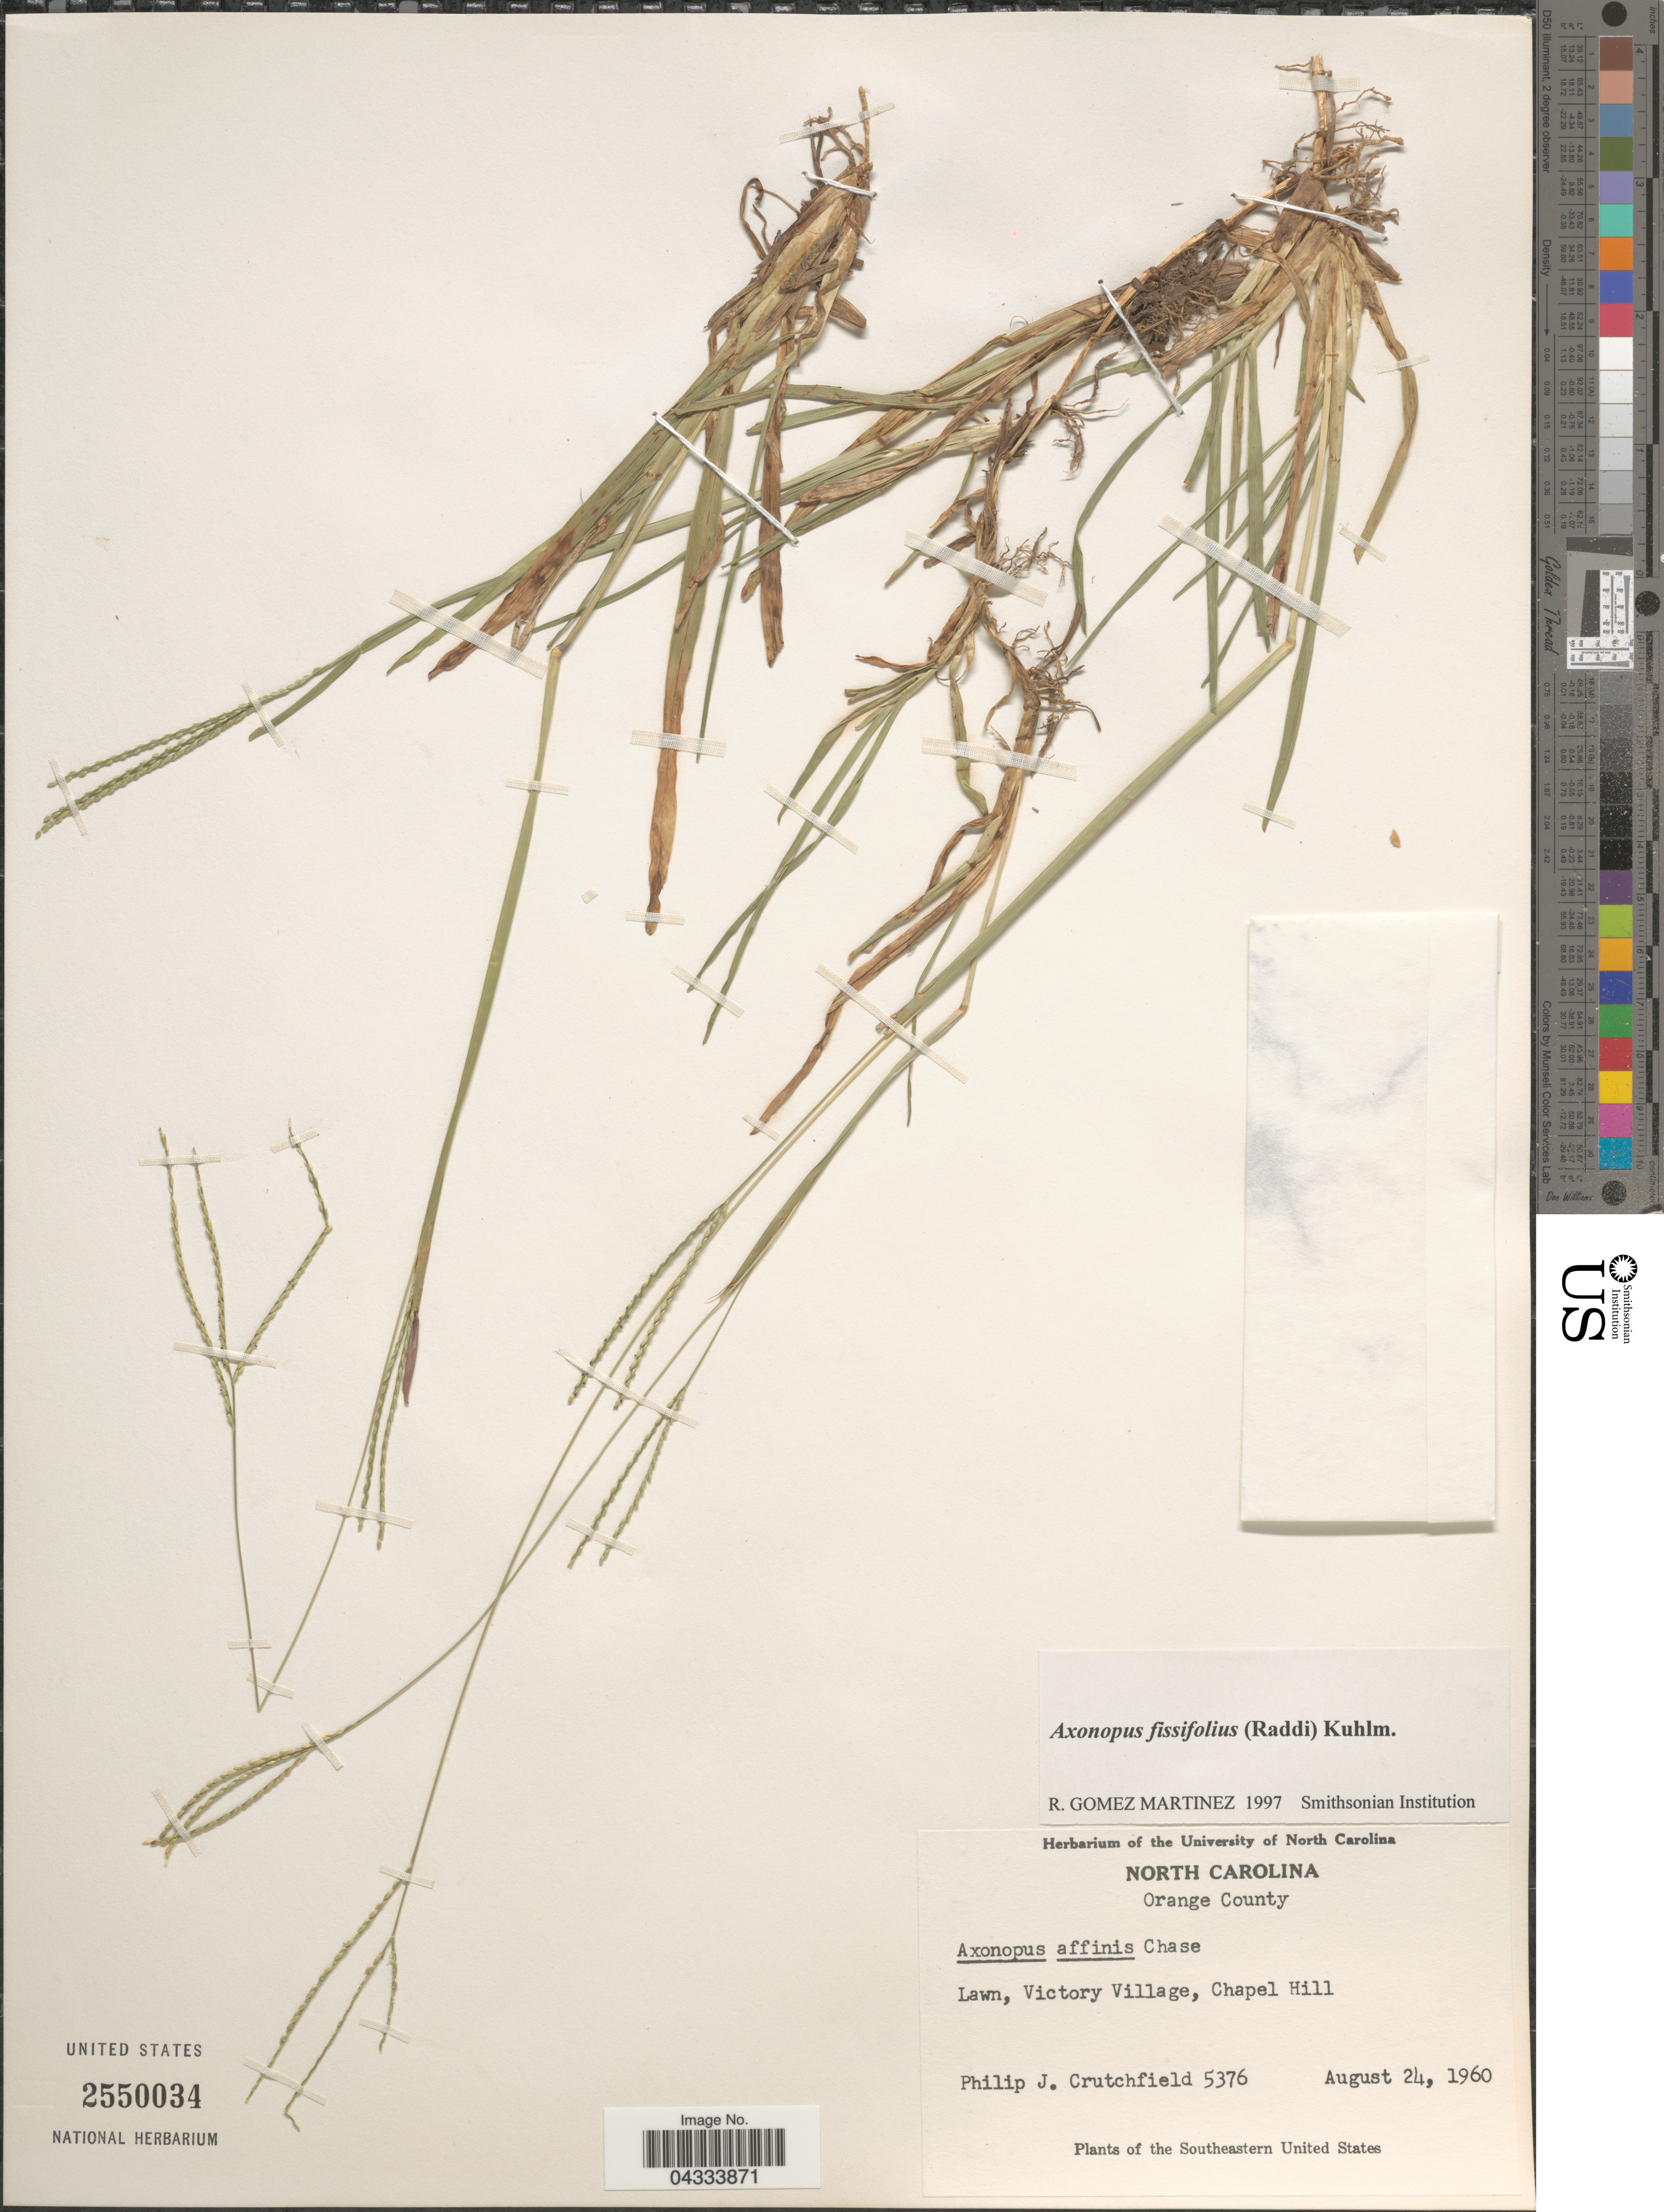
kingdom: Plantae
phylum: Tracheophyta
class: Liliopsida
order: Poales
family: Poaceae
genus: Axonopus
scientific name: Axonopus fissifolius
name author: (Raddi) Kuhlm.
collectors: P. Crutchfield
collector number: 5376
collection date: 1960-08-24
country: United States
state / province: North Carolina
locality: Orange County. Lawn, Victory Village, Chapel Hill. The Southeastern United States.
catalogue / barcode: US 2550034